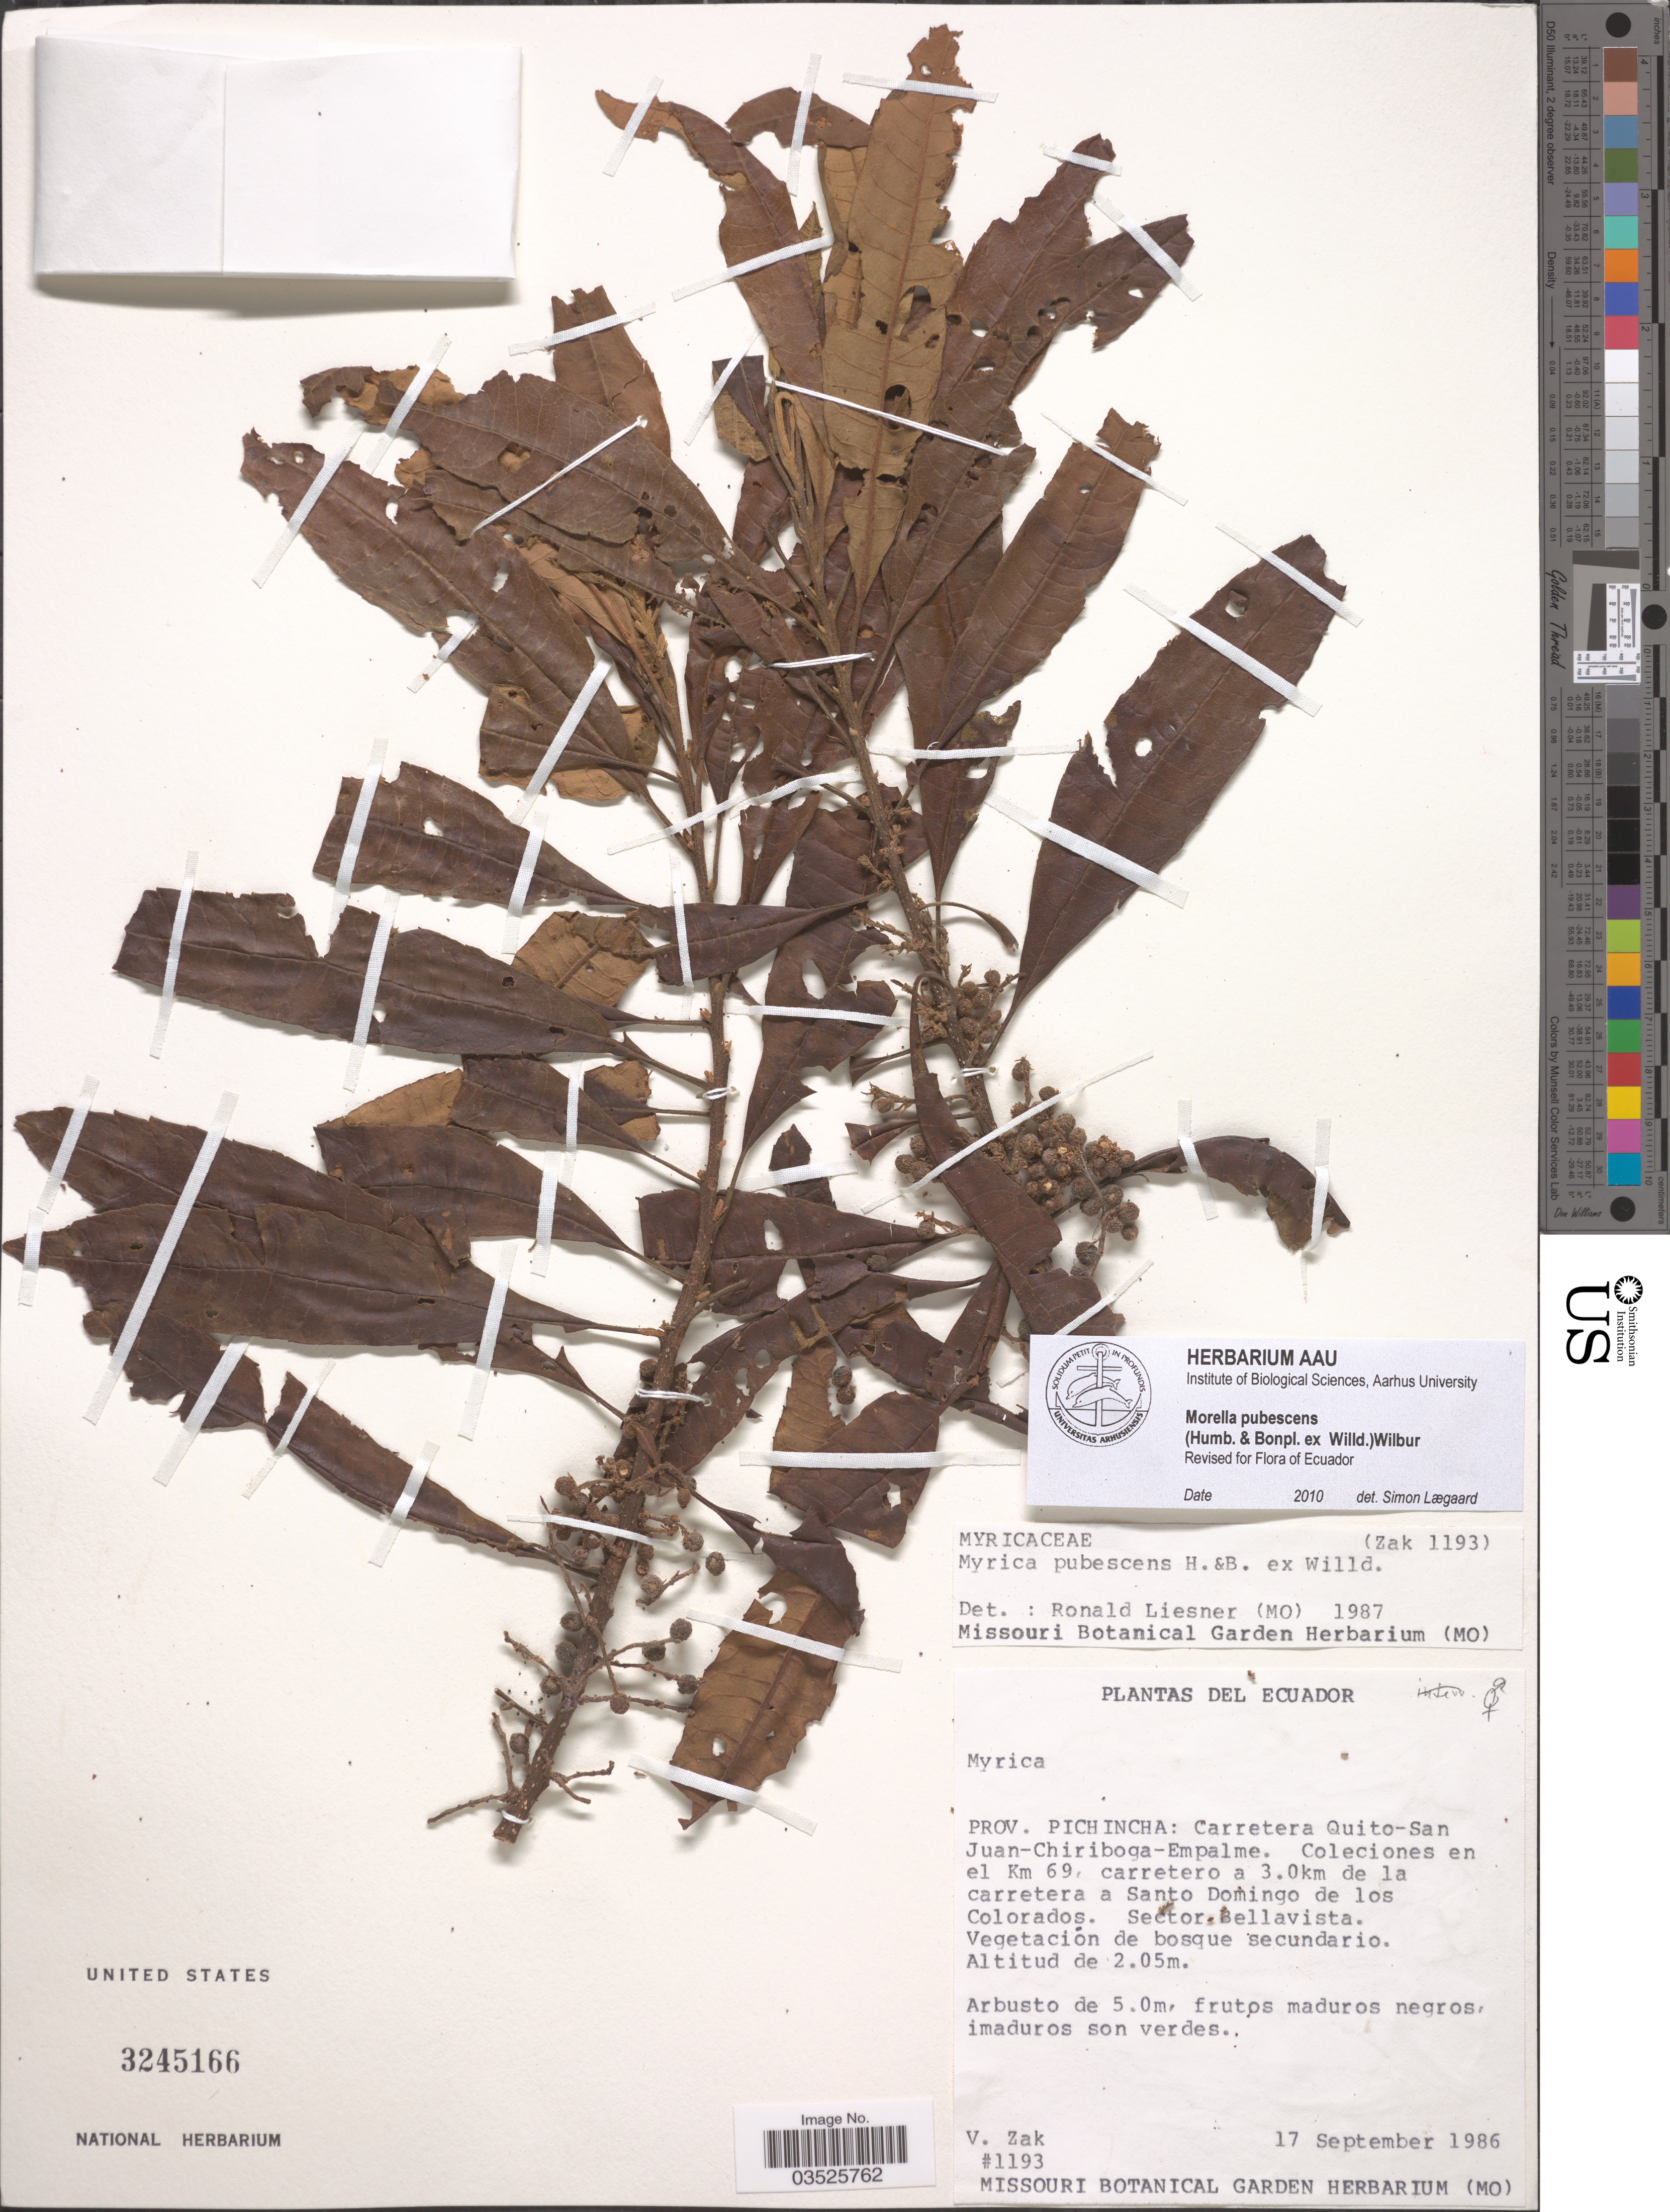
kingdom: Plantae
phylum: Tracheophyta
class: Magnoliopsida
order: Fagales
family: Myricaceae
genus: Morella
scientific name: Morella pubescens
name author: (Humb. & Bonpl. ex Willd.) Wilbur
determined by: Lægaard, S.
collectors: V. Zak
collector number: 1193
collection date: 1986-09-17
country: Ecuador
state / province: Pichincha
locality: Carretera Quito-San Juan-Chiriboga-Empalme. Coleciones en el Km 69, carretero a 3.0km de la carretera a Santo Domingo de los Colorados. Sector Bellavista.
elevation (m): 2.05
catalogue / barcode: US 3245166